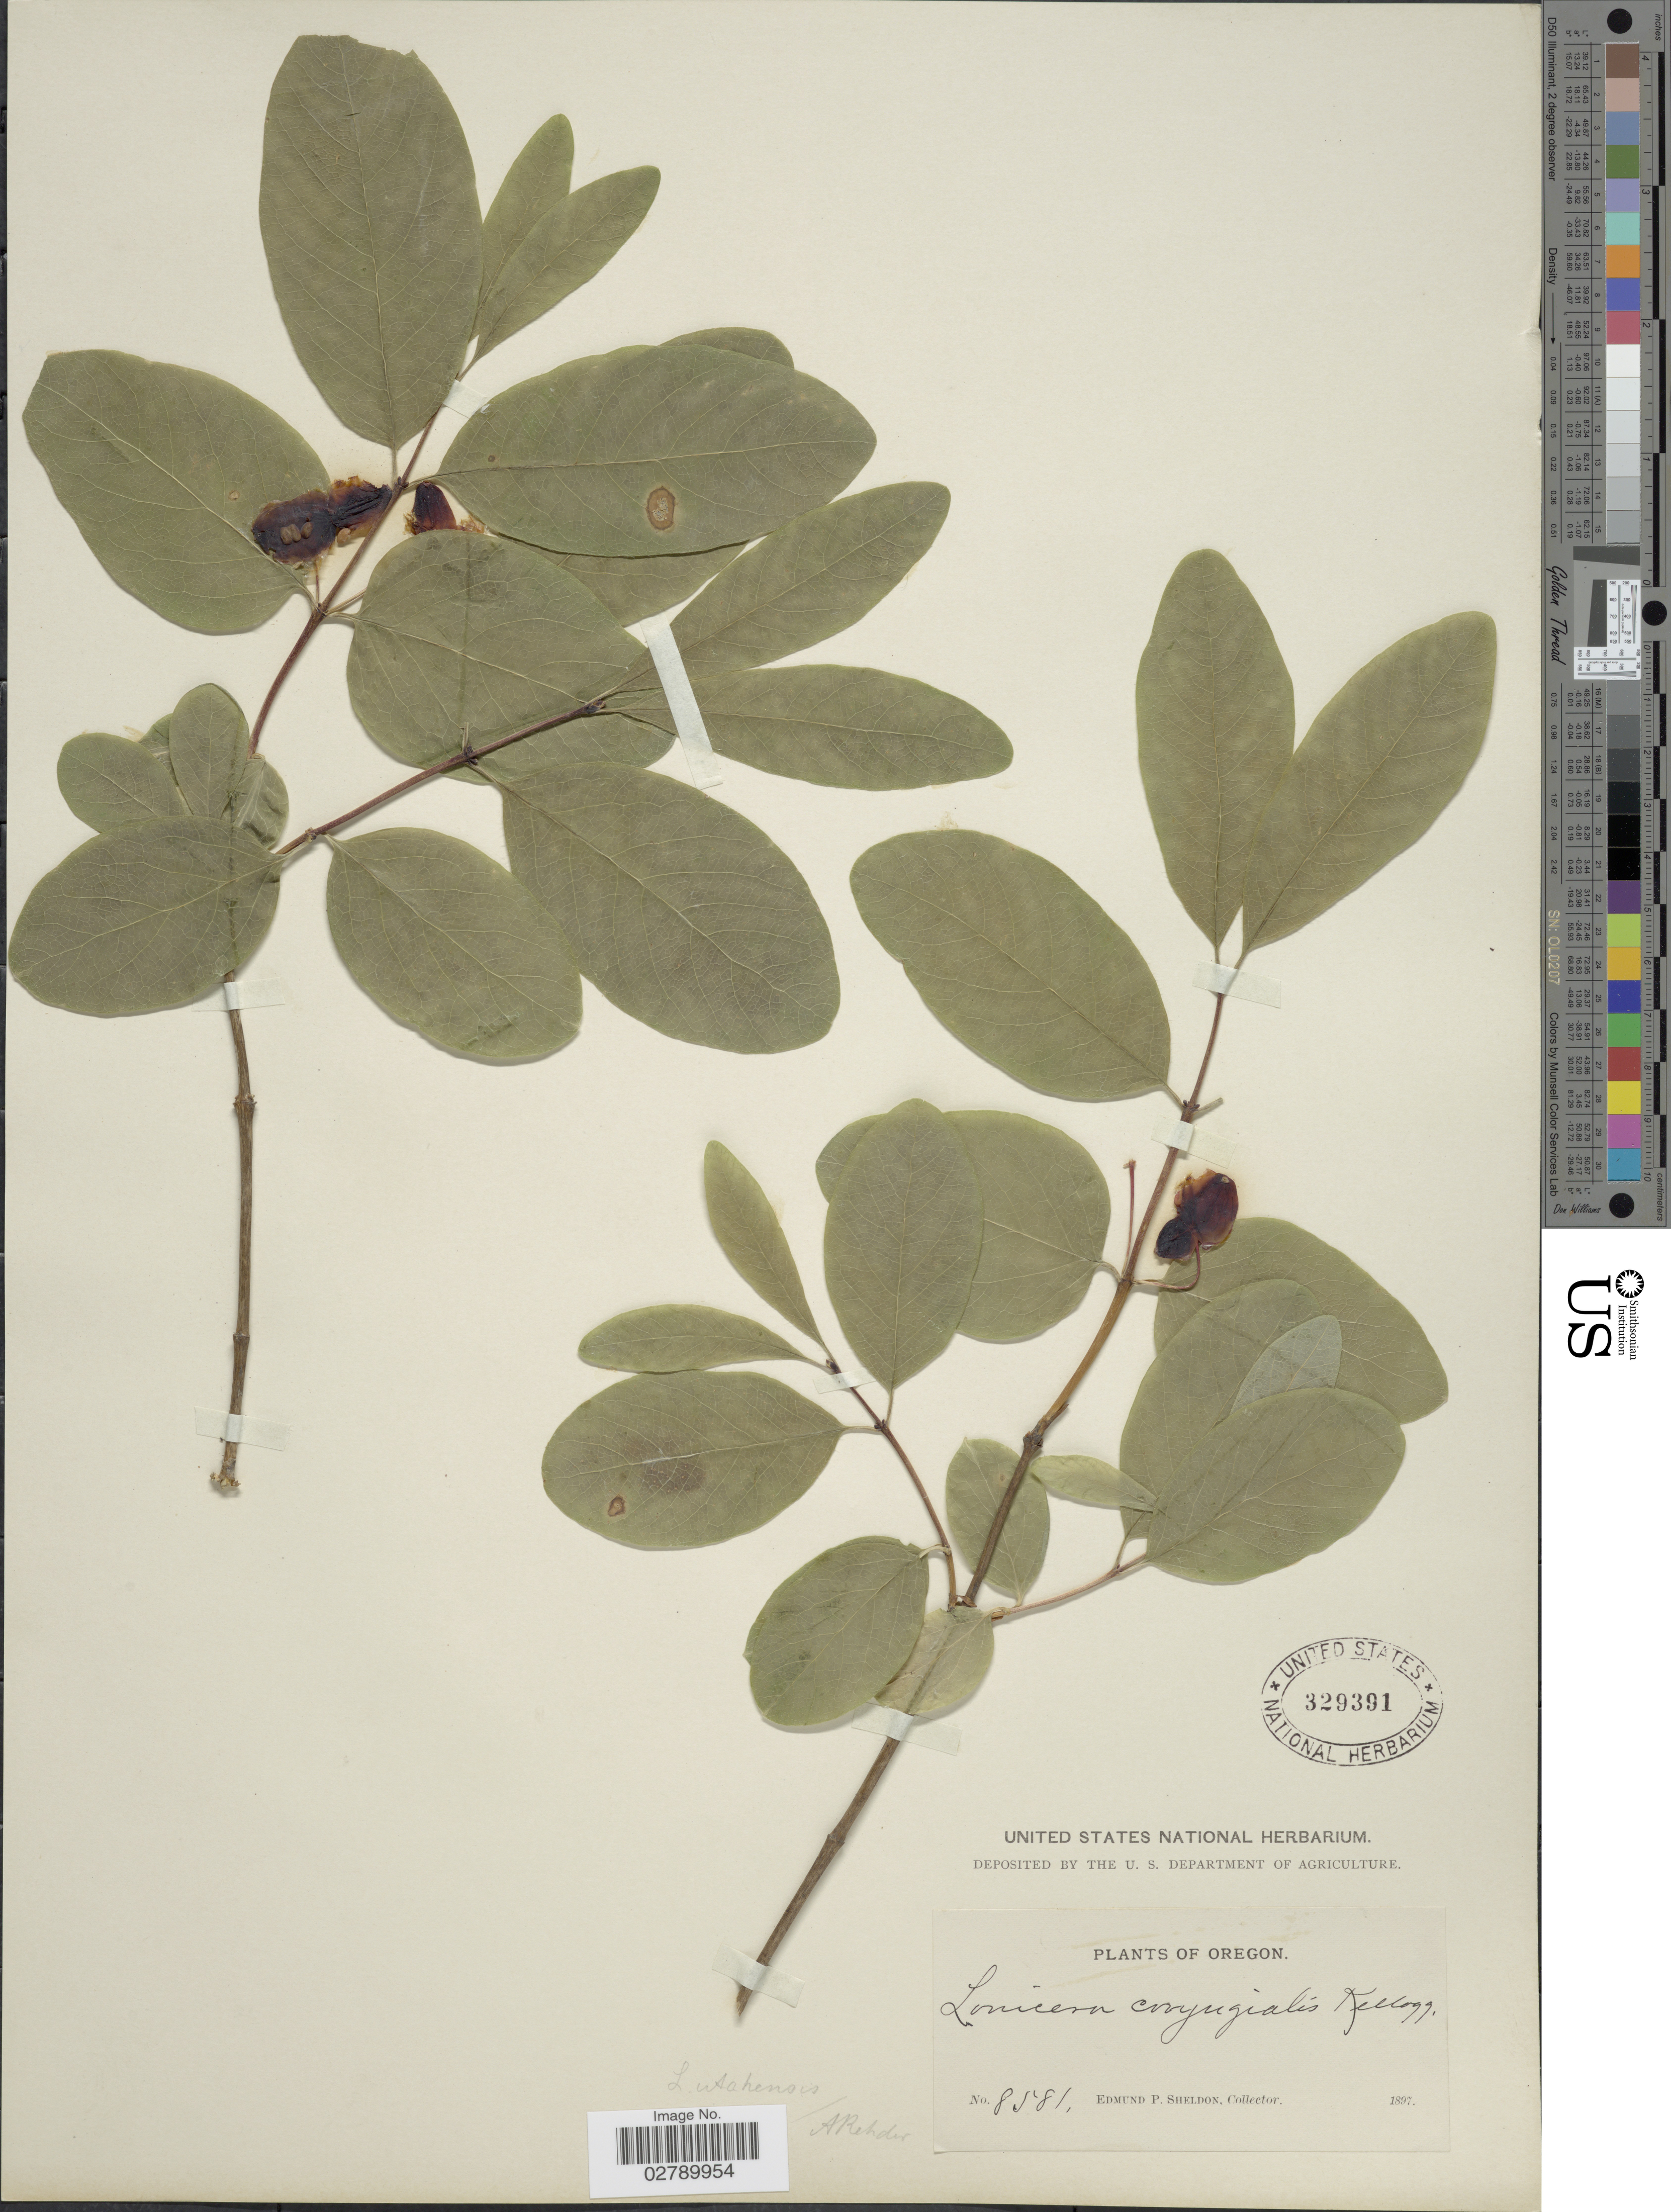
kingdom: Plantae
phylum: Tracheophyta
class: Magnoliopsida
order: Dipsacales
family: Caprifoliaceae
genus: Lonicera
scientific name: Lonicera utahensis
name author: S. Watson in C. King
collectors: E. P. Sheldon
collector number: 8581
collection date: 1897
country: United States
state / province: Oregon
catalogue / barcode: US 329391